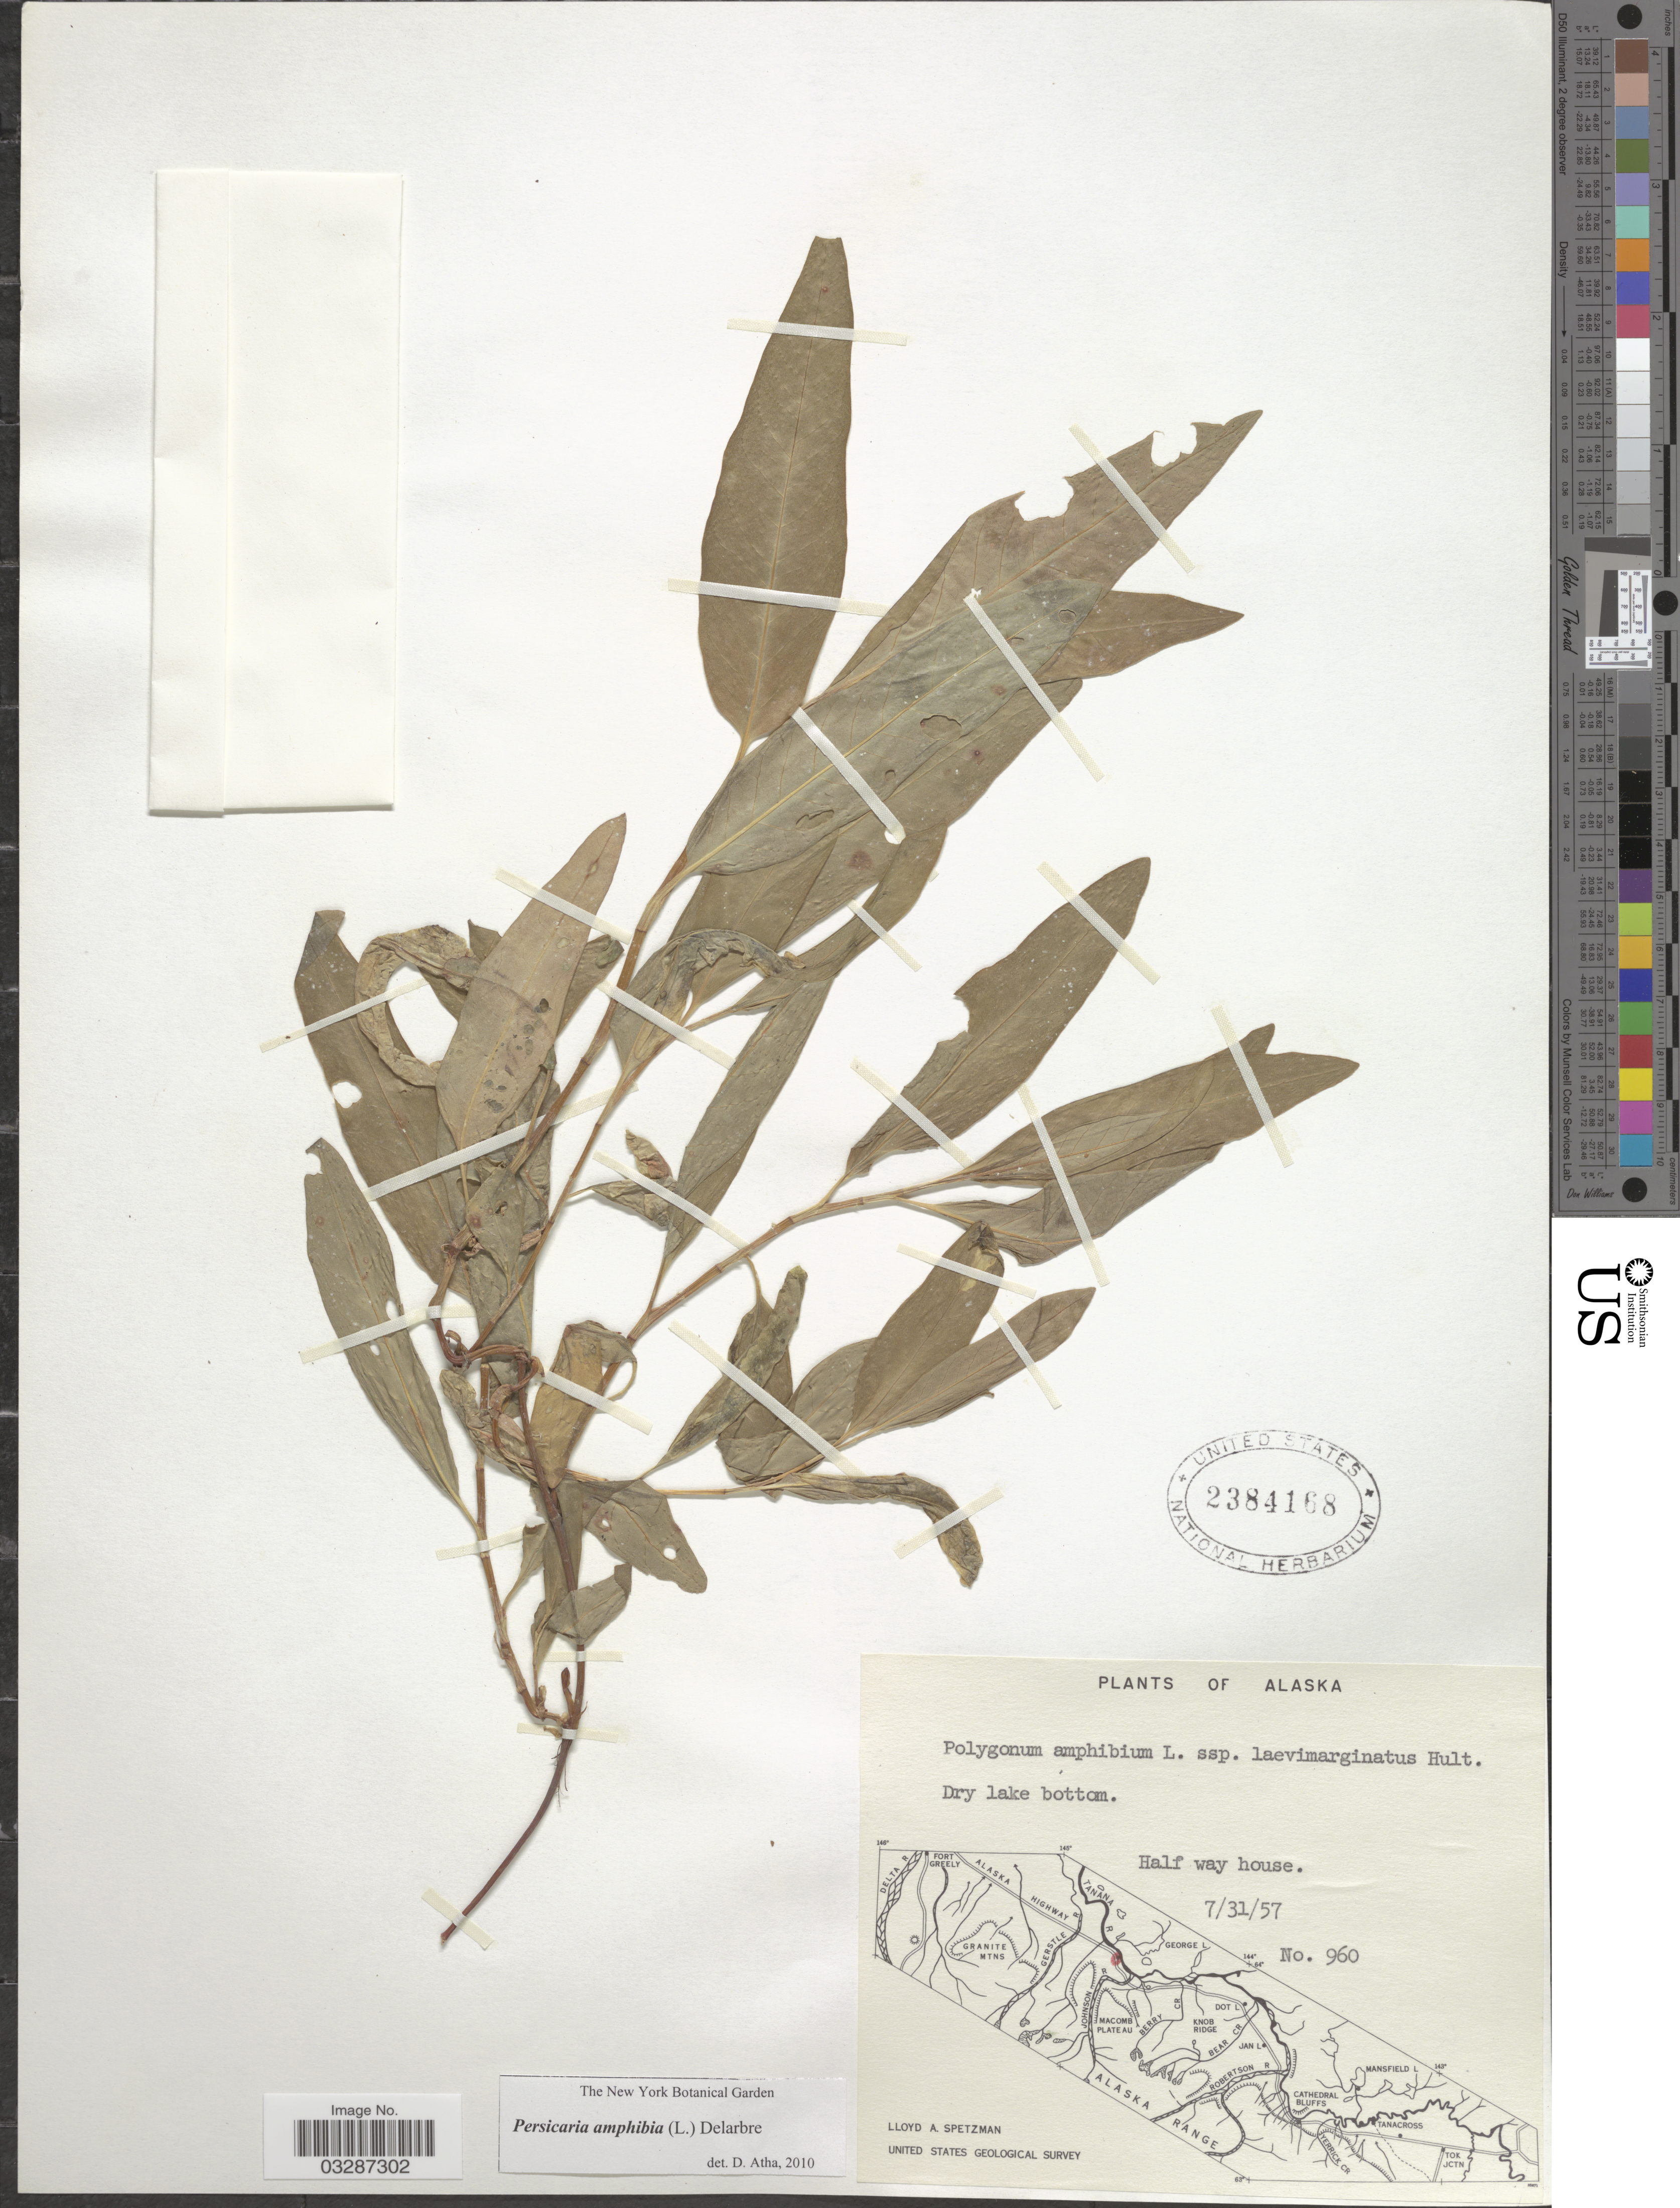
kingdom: Plantae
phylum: Tracheophyta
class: Magnoliopsida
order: Caryophyllales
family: Polygonaceae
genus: Persicaria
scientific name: Persicaria amphibia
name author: (L.) Delarbre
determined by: Atha, D. E.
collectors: L. Spetzman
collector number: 960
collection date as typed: Transcribed d/m/y: 31/7/57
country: United States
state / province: Alaska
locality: Half way house.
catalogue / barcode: US 2384168